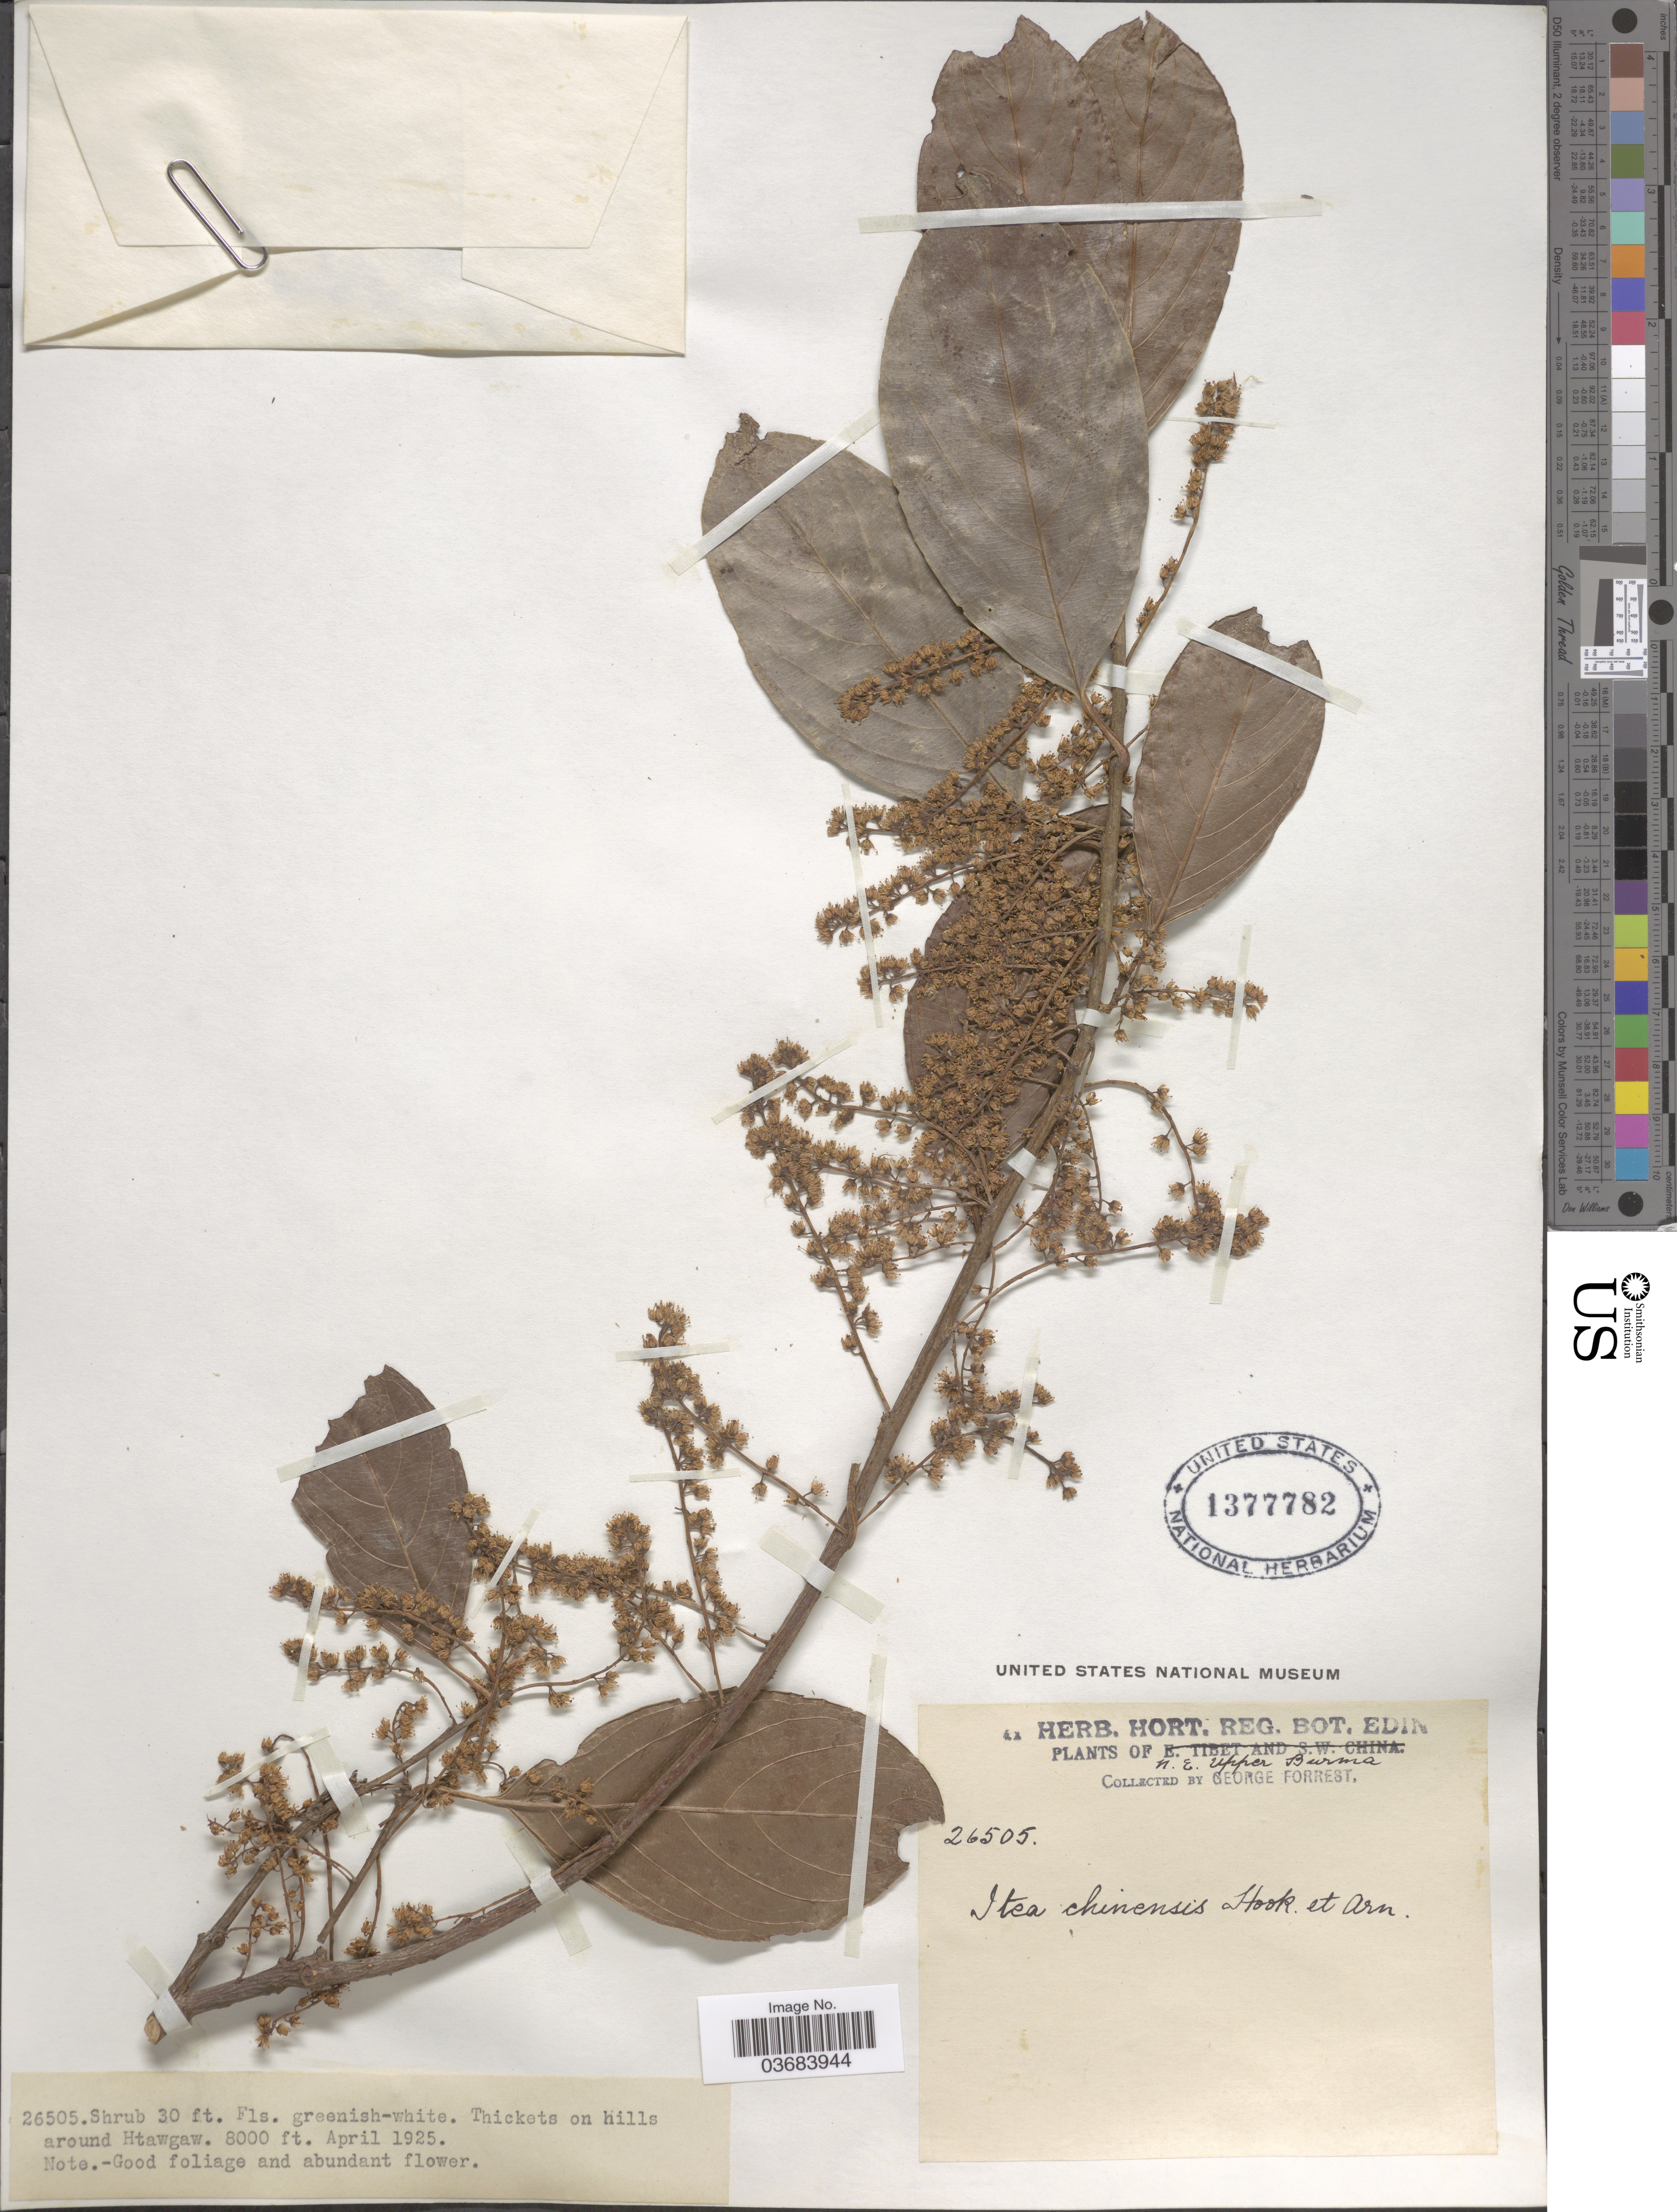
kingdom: Plantae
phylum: Tracheophyta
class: Magnoliopsida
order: Saxifragales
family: Iteaceae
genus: Itea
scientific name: Itea chinensis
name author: W. Hook. & H.J. Arn.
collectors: G. Forrest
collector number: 26505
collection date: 1925-04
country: Myanmar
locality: N. E. Upper Burma. Thickest on Hills around Htawgaw.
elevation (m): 2438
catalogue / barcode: US 1377782